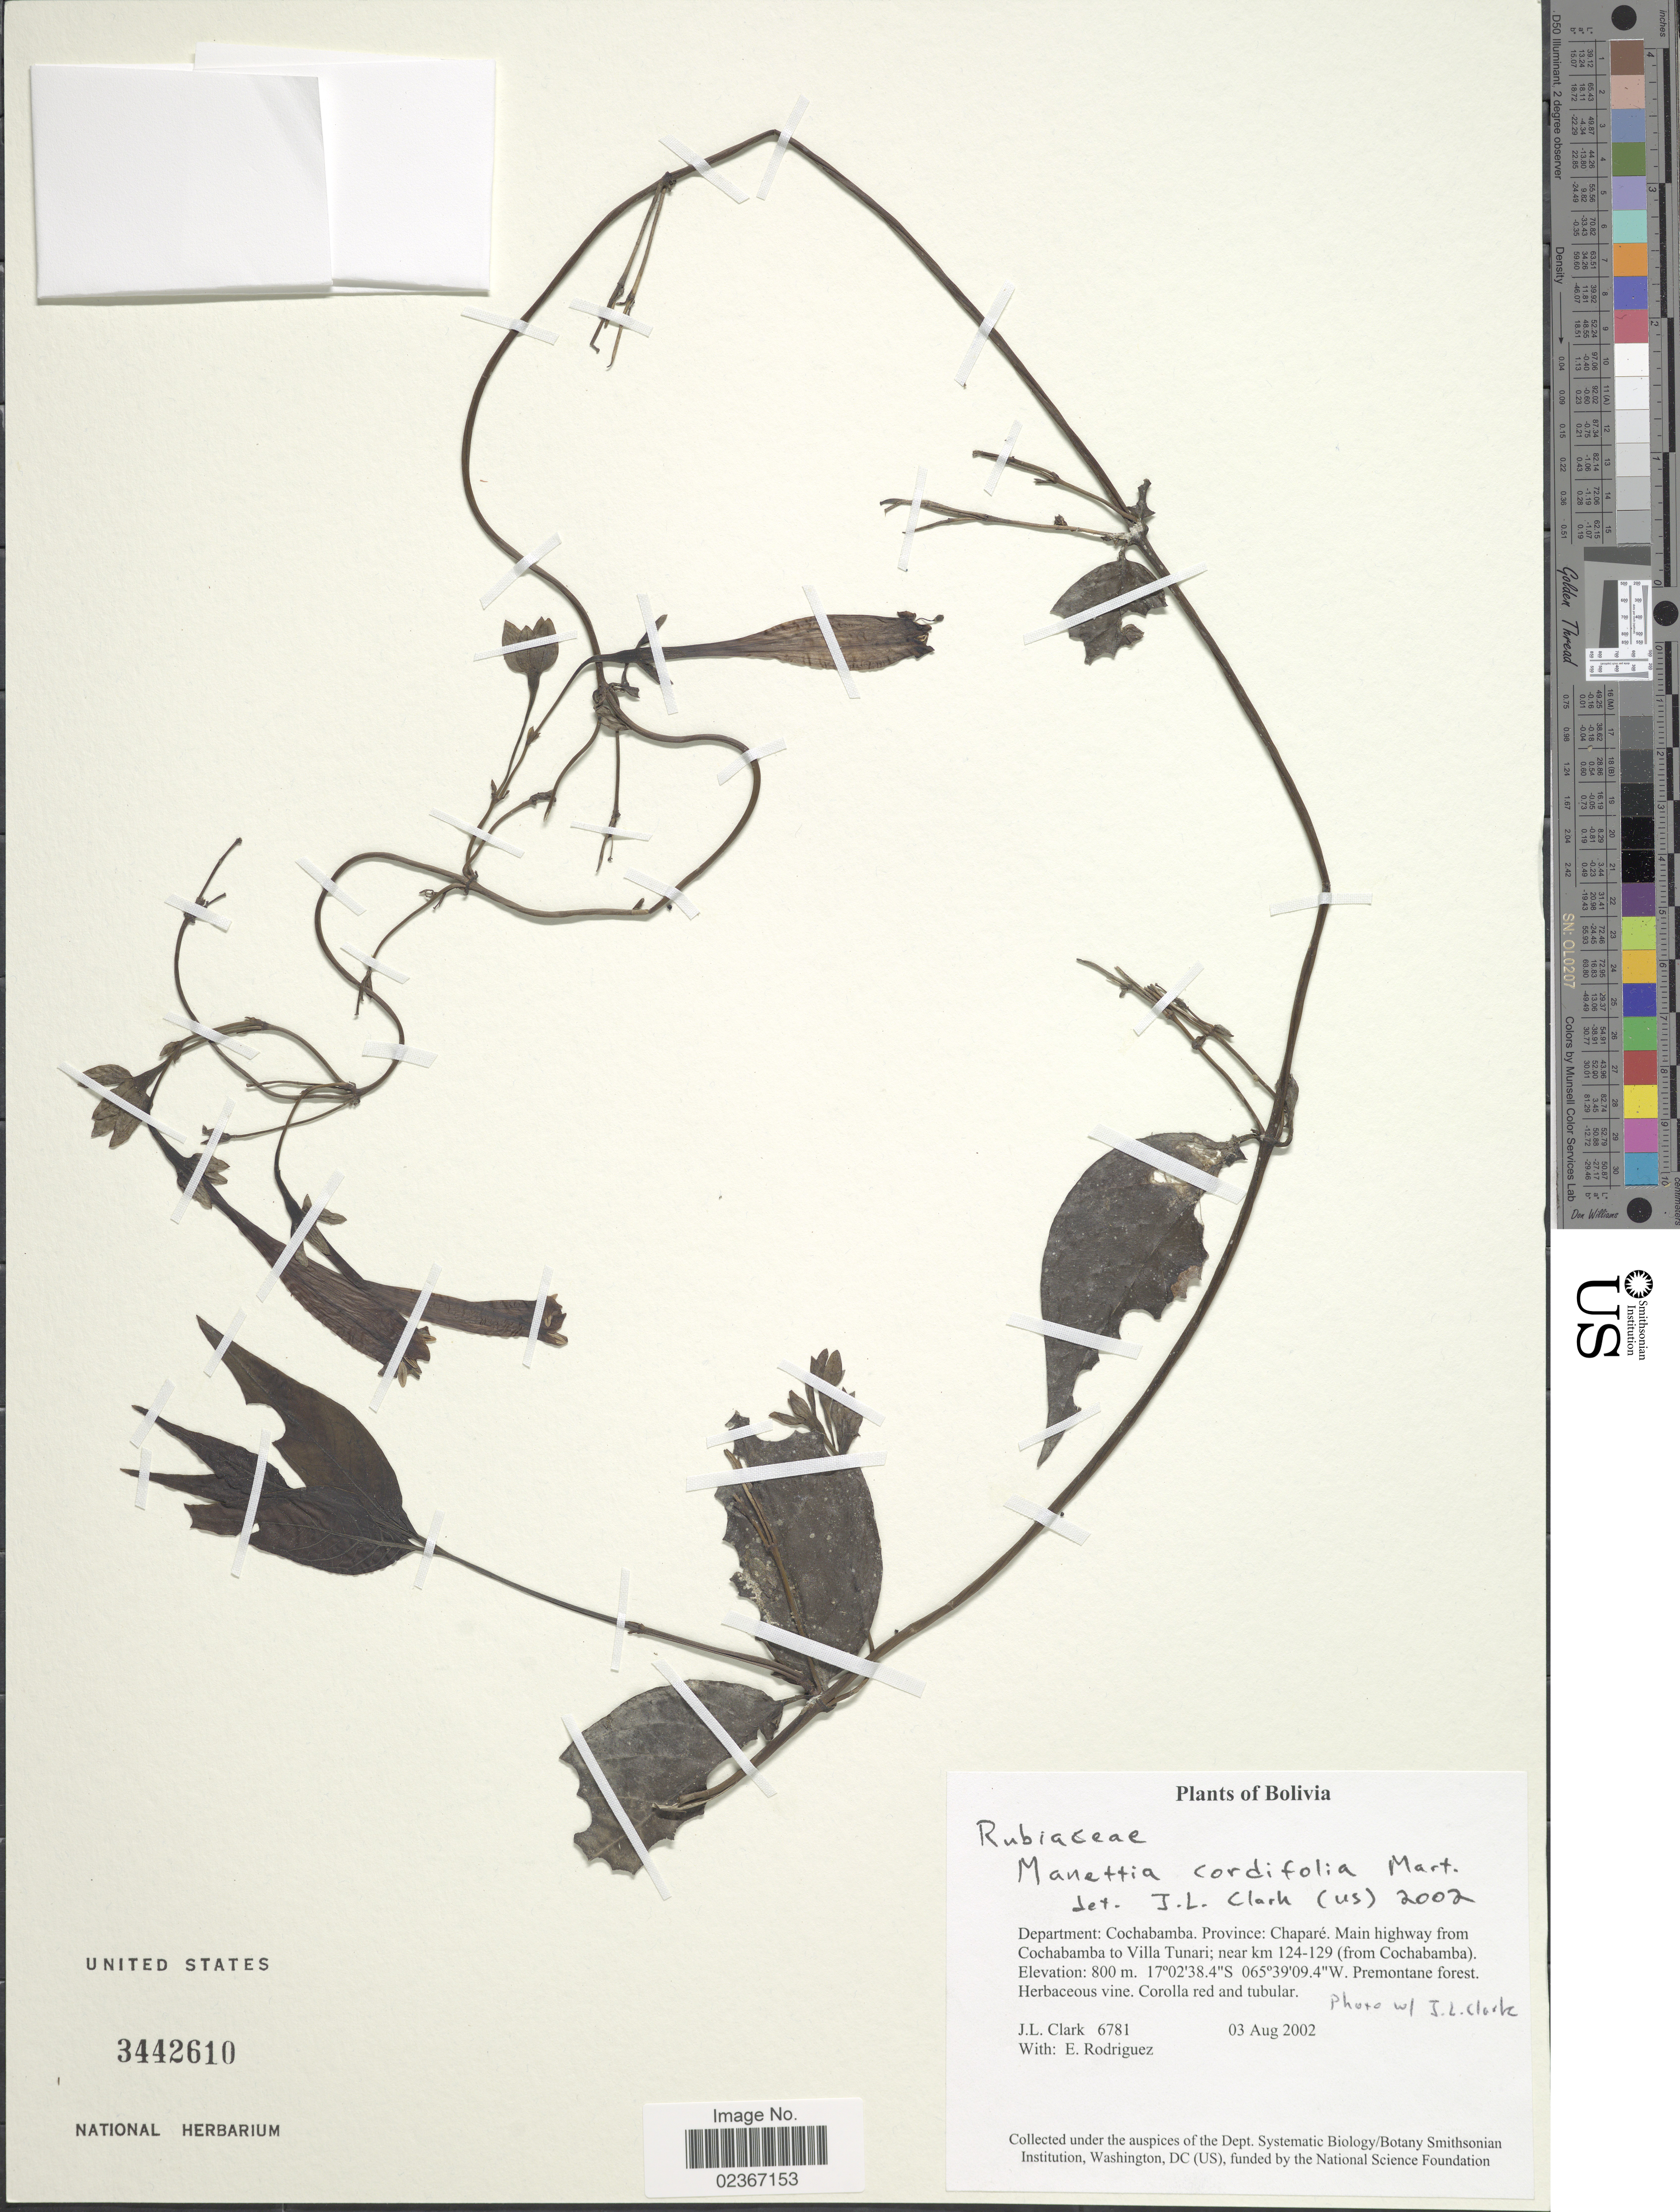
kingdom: Plantae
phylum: Tracheophyta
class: Magnoliopsida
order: Gentianales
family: Rubiaceae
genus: Manettia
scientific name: Manettia cordifolia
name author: Mart.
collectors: J. L. Clark & E. Rodriguez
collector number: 6781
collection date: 2002-08-03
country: Bolivia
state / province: Cochabamba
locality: Department: Cochabamba. Province: Chapare. Main highway from Cochabamba to Villa Tunari; near km 124- 129 (from Cochabamba)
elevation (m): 800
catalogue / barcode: US 3442610